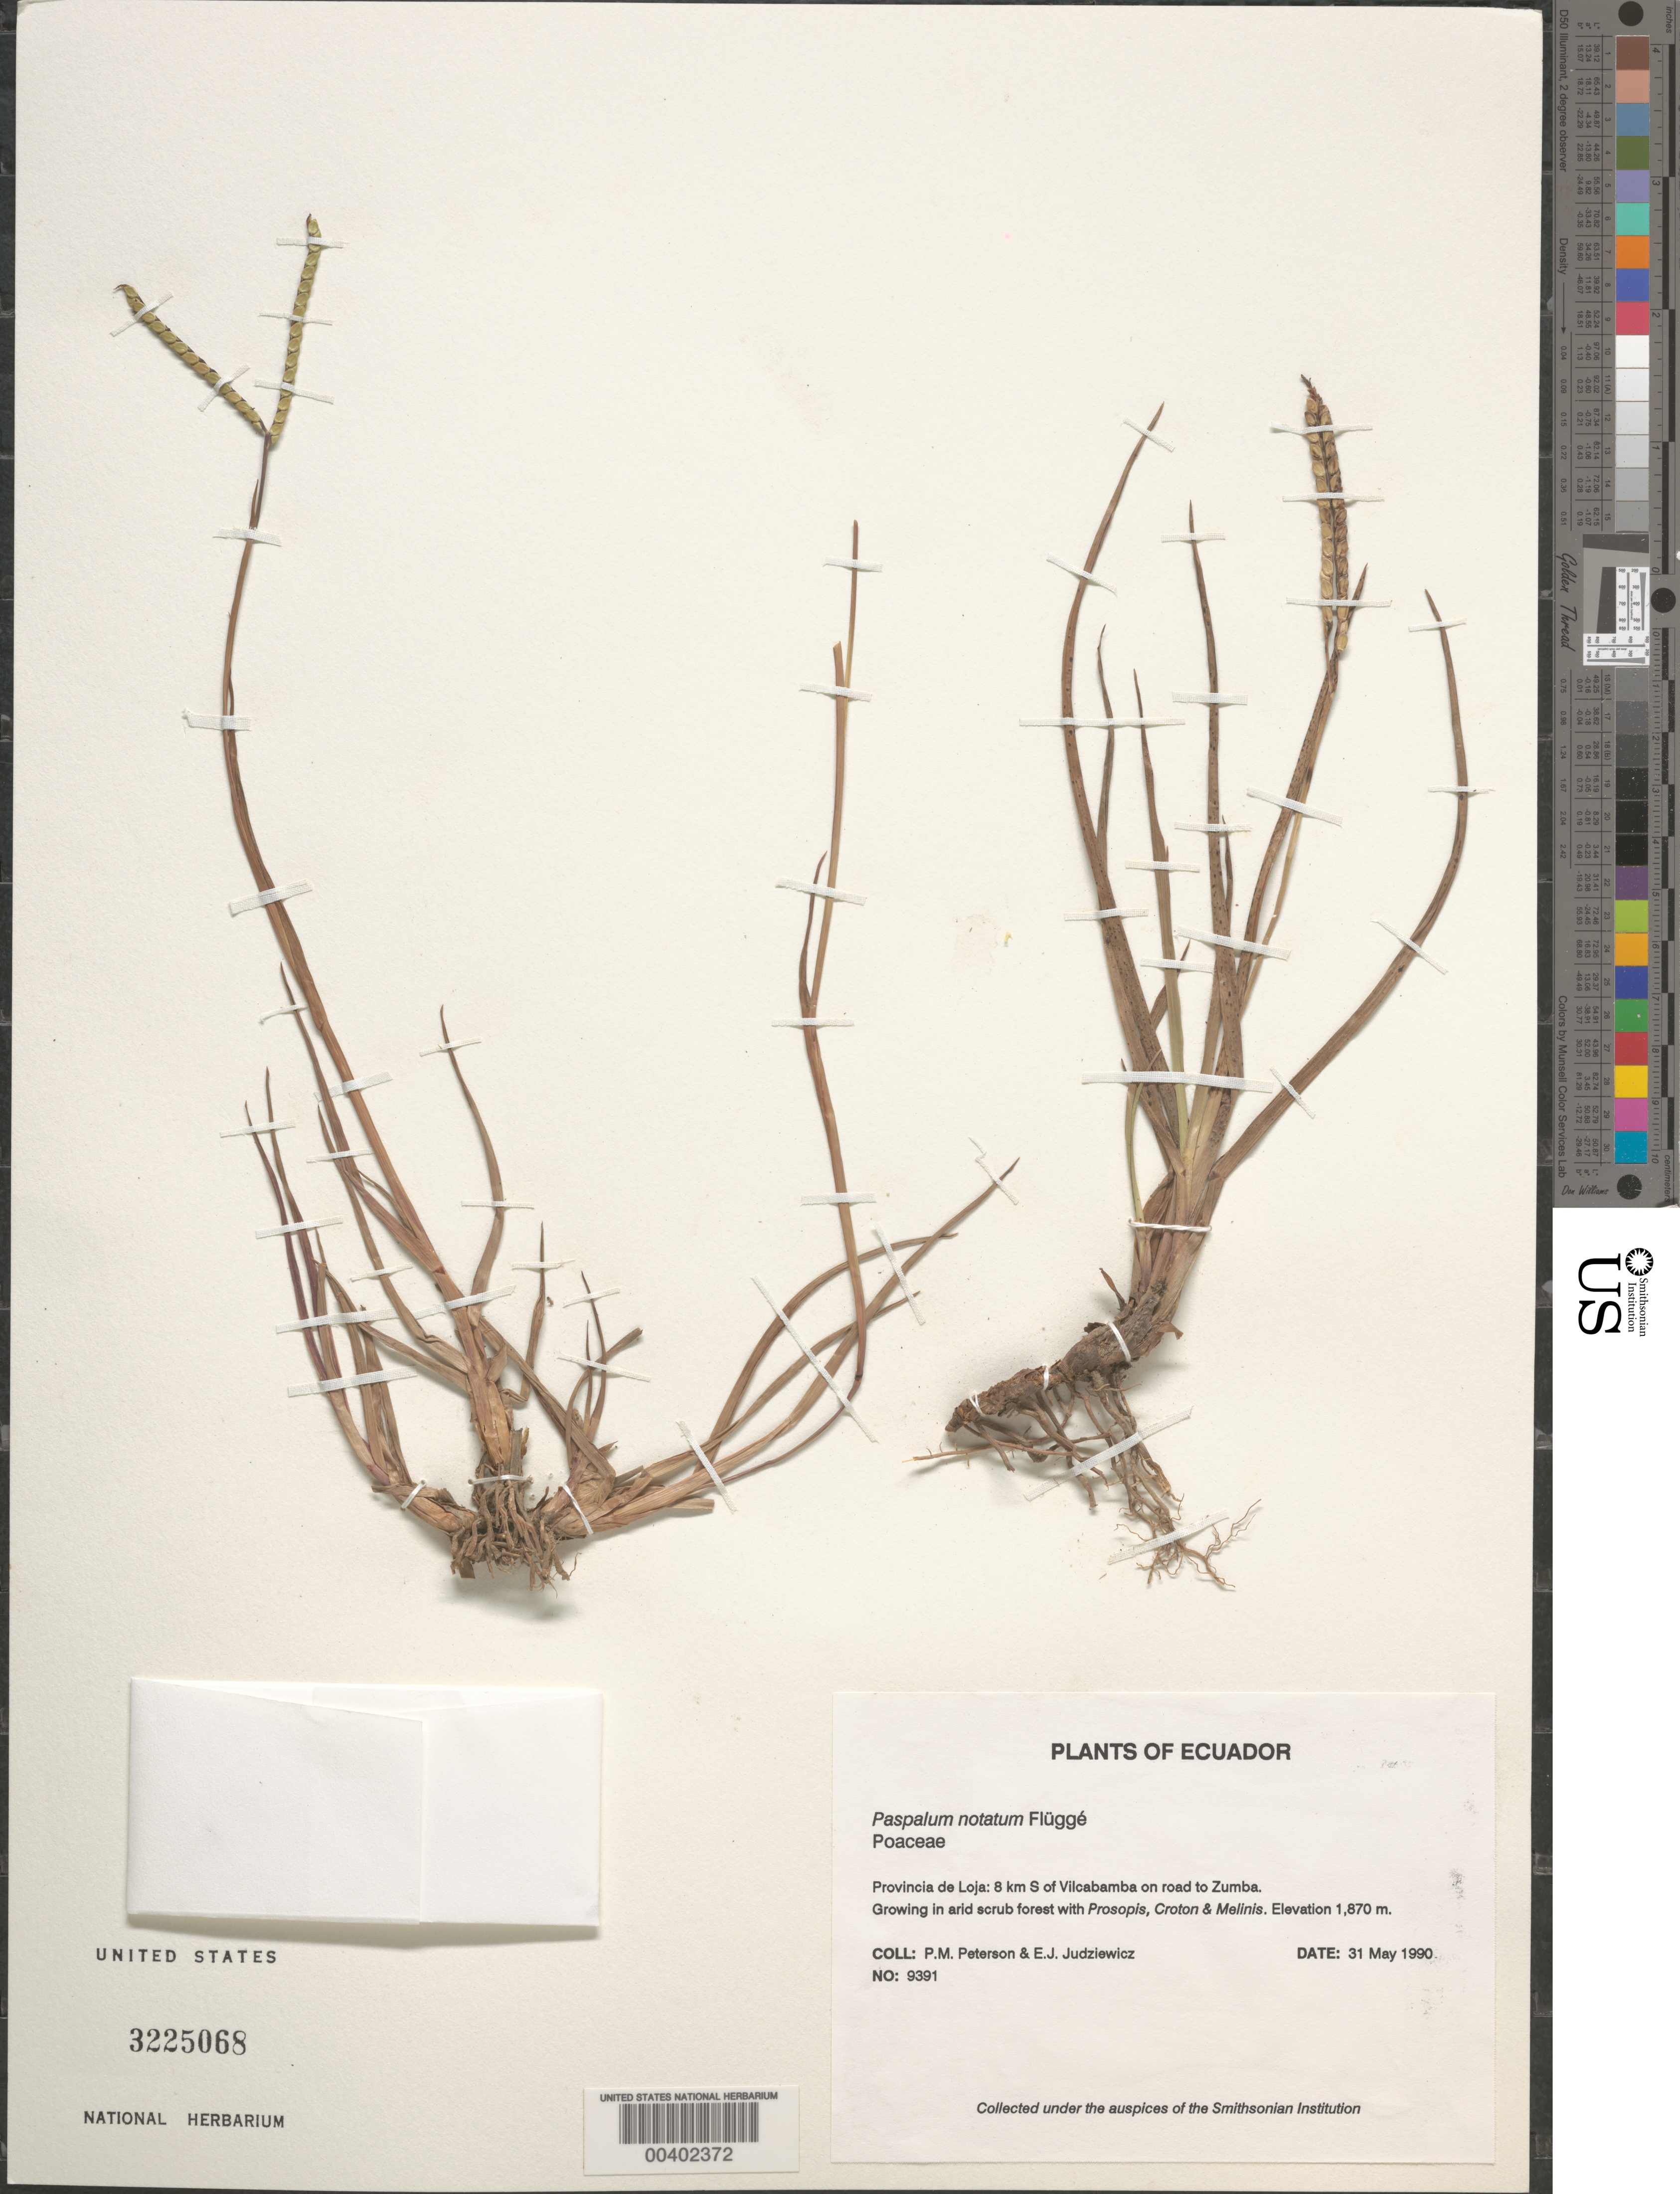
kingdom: Plantae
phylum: Tracheophyta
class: Liliopsida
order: Poales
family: Poaceae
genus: Paspalum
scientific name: Paspalum notatum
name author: Flüggé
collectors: P. M. Peterson & E. J. Judziewicz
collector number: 09391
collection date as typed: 31 May 1990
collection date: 1990-05-31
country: Ecuador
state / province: Loja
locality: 8 km S of Vilcabamba on road to Zumba.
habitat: Growing in arid scrub forest with Prosopis, Croton & Melinis.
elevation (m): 1870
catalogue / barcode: US 3225068